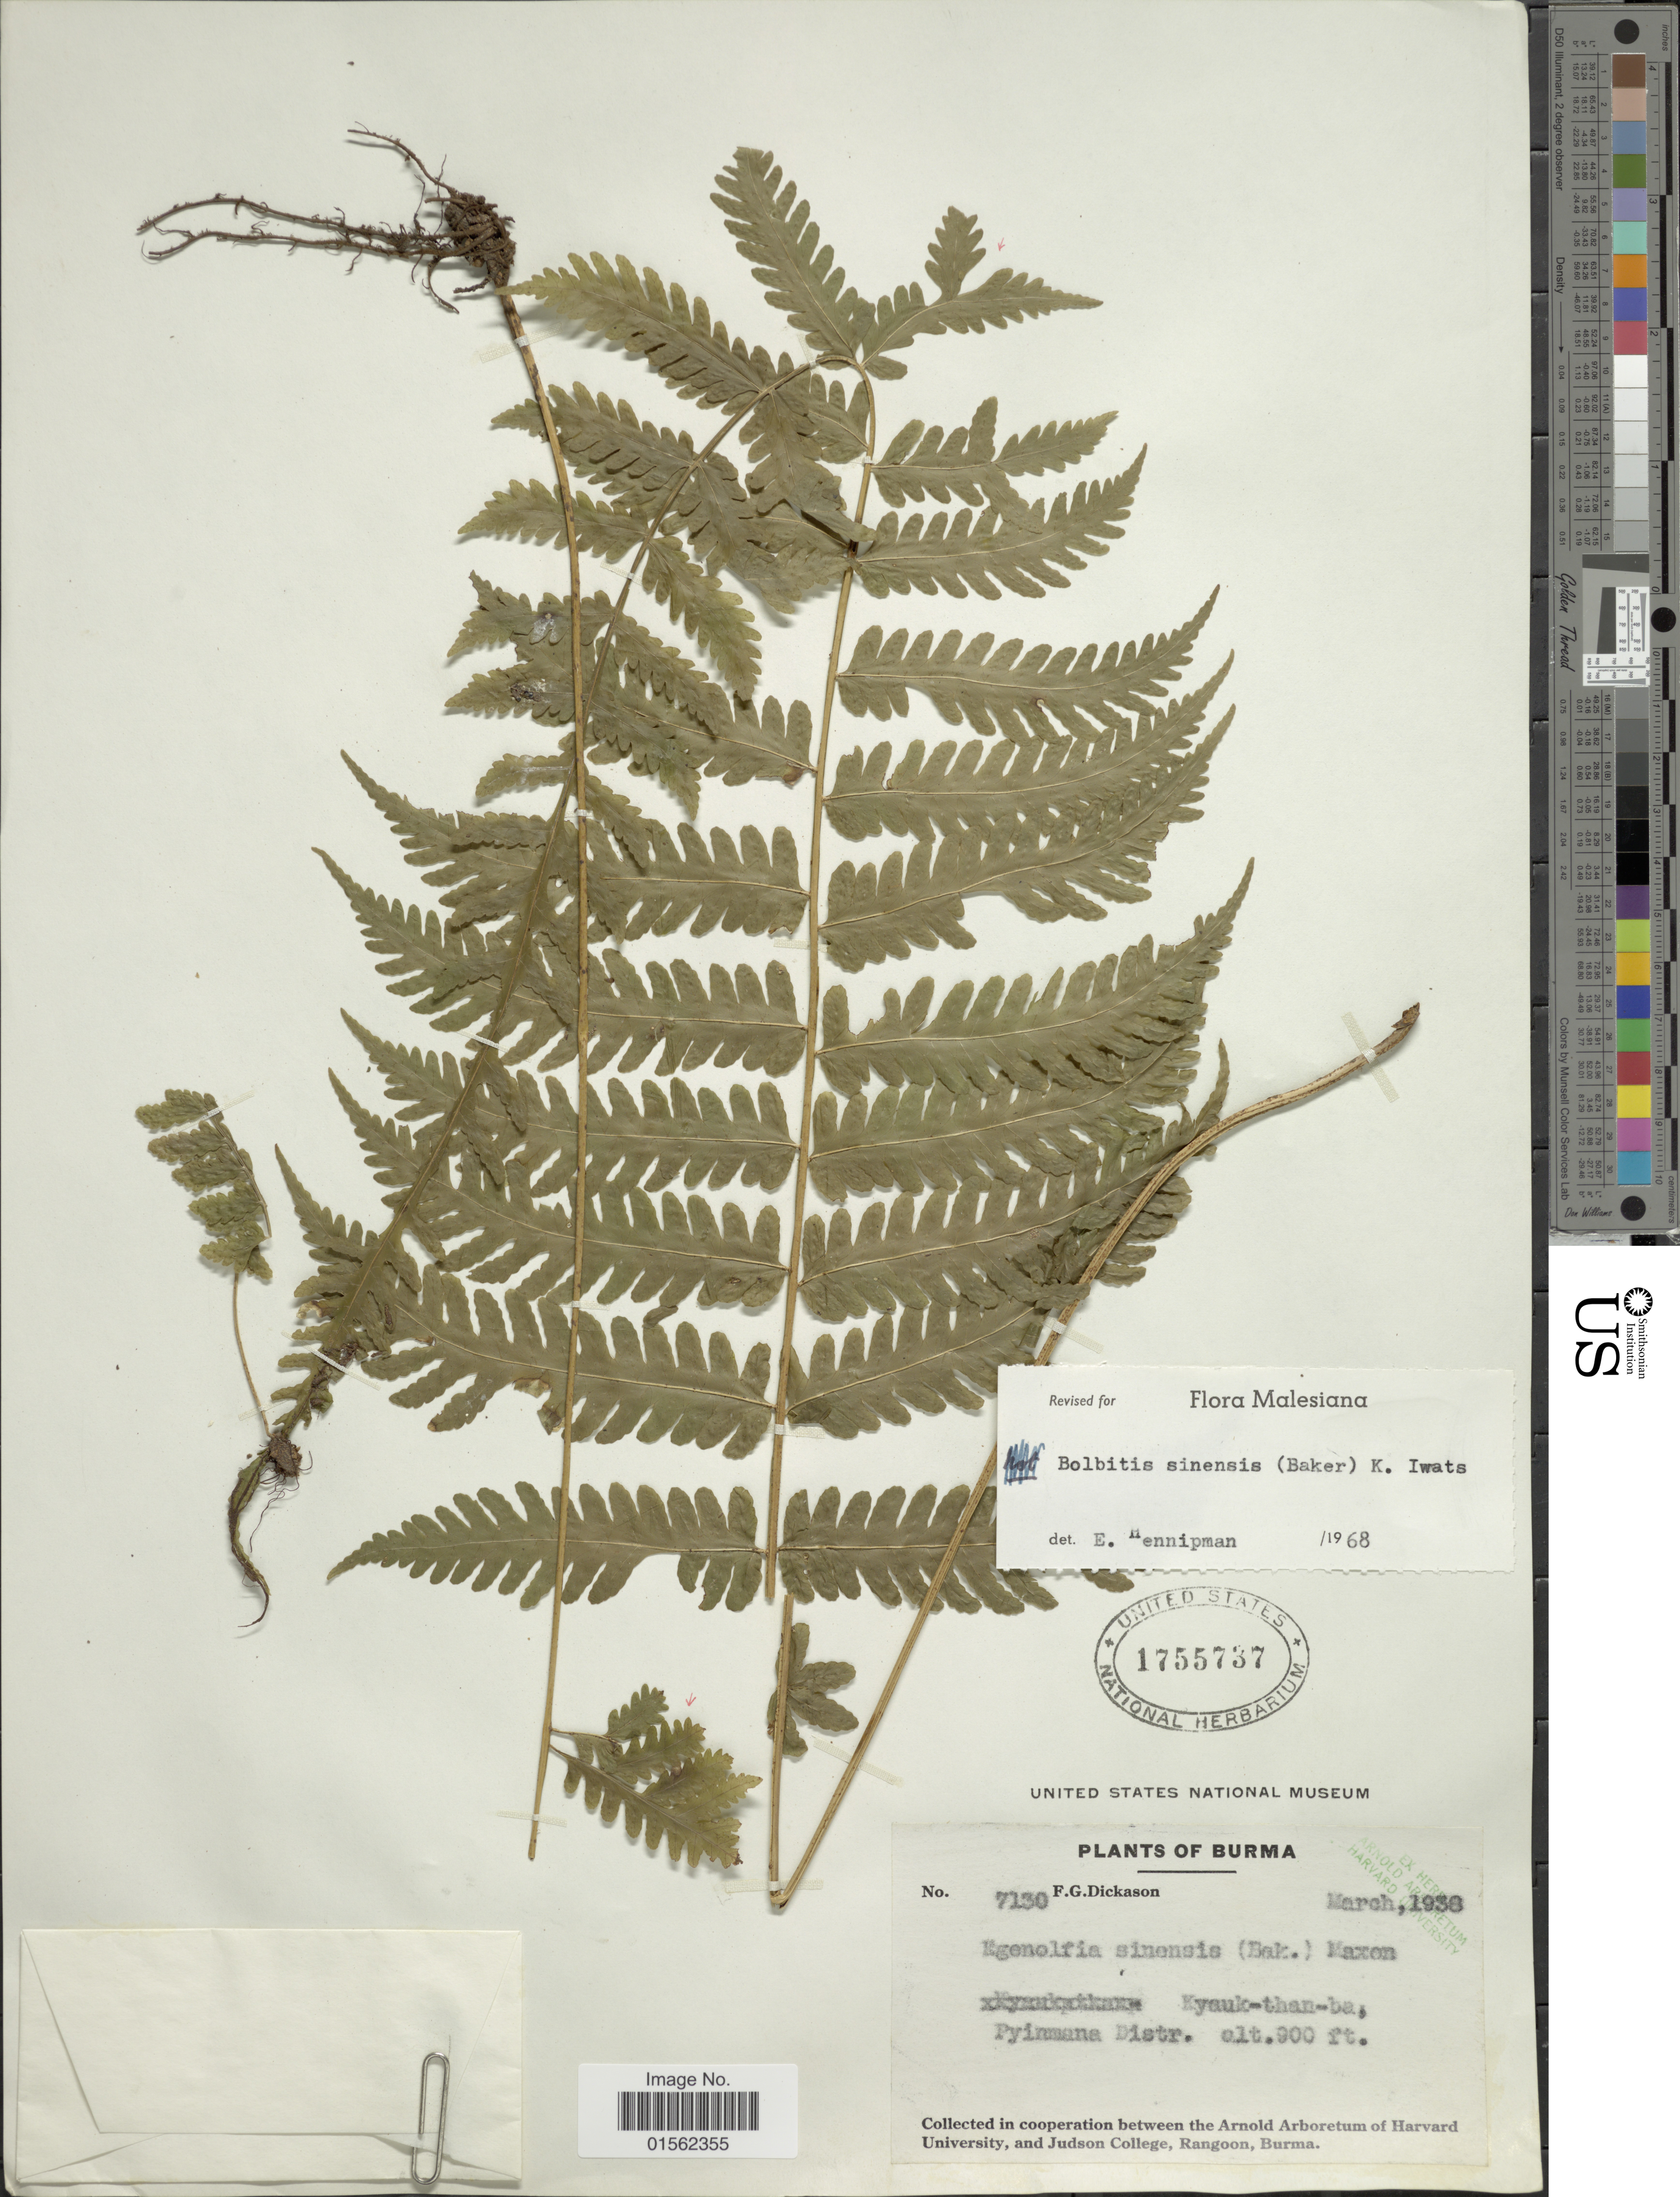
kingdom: Plantae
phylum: Tracheophyta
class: Polypodiopsida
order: Polypodiales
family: Dryopteridaceae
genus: Bolbitis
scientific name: Bolbitis sinensis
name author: (Baker) K. Iwats.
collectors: F. Dickason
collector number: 7130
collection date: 1938-03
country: Myanmar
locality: Burma, Kyauk-than-ba, Pyinmana Distr.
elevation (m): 274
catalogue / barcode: US 1755737